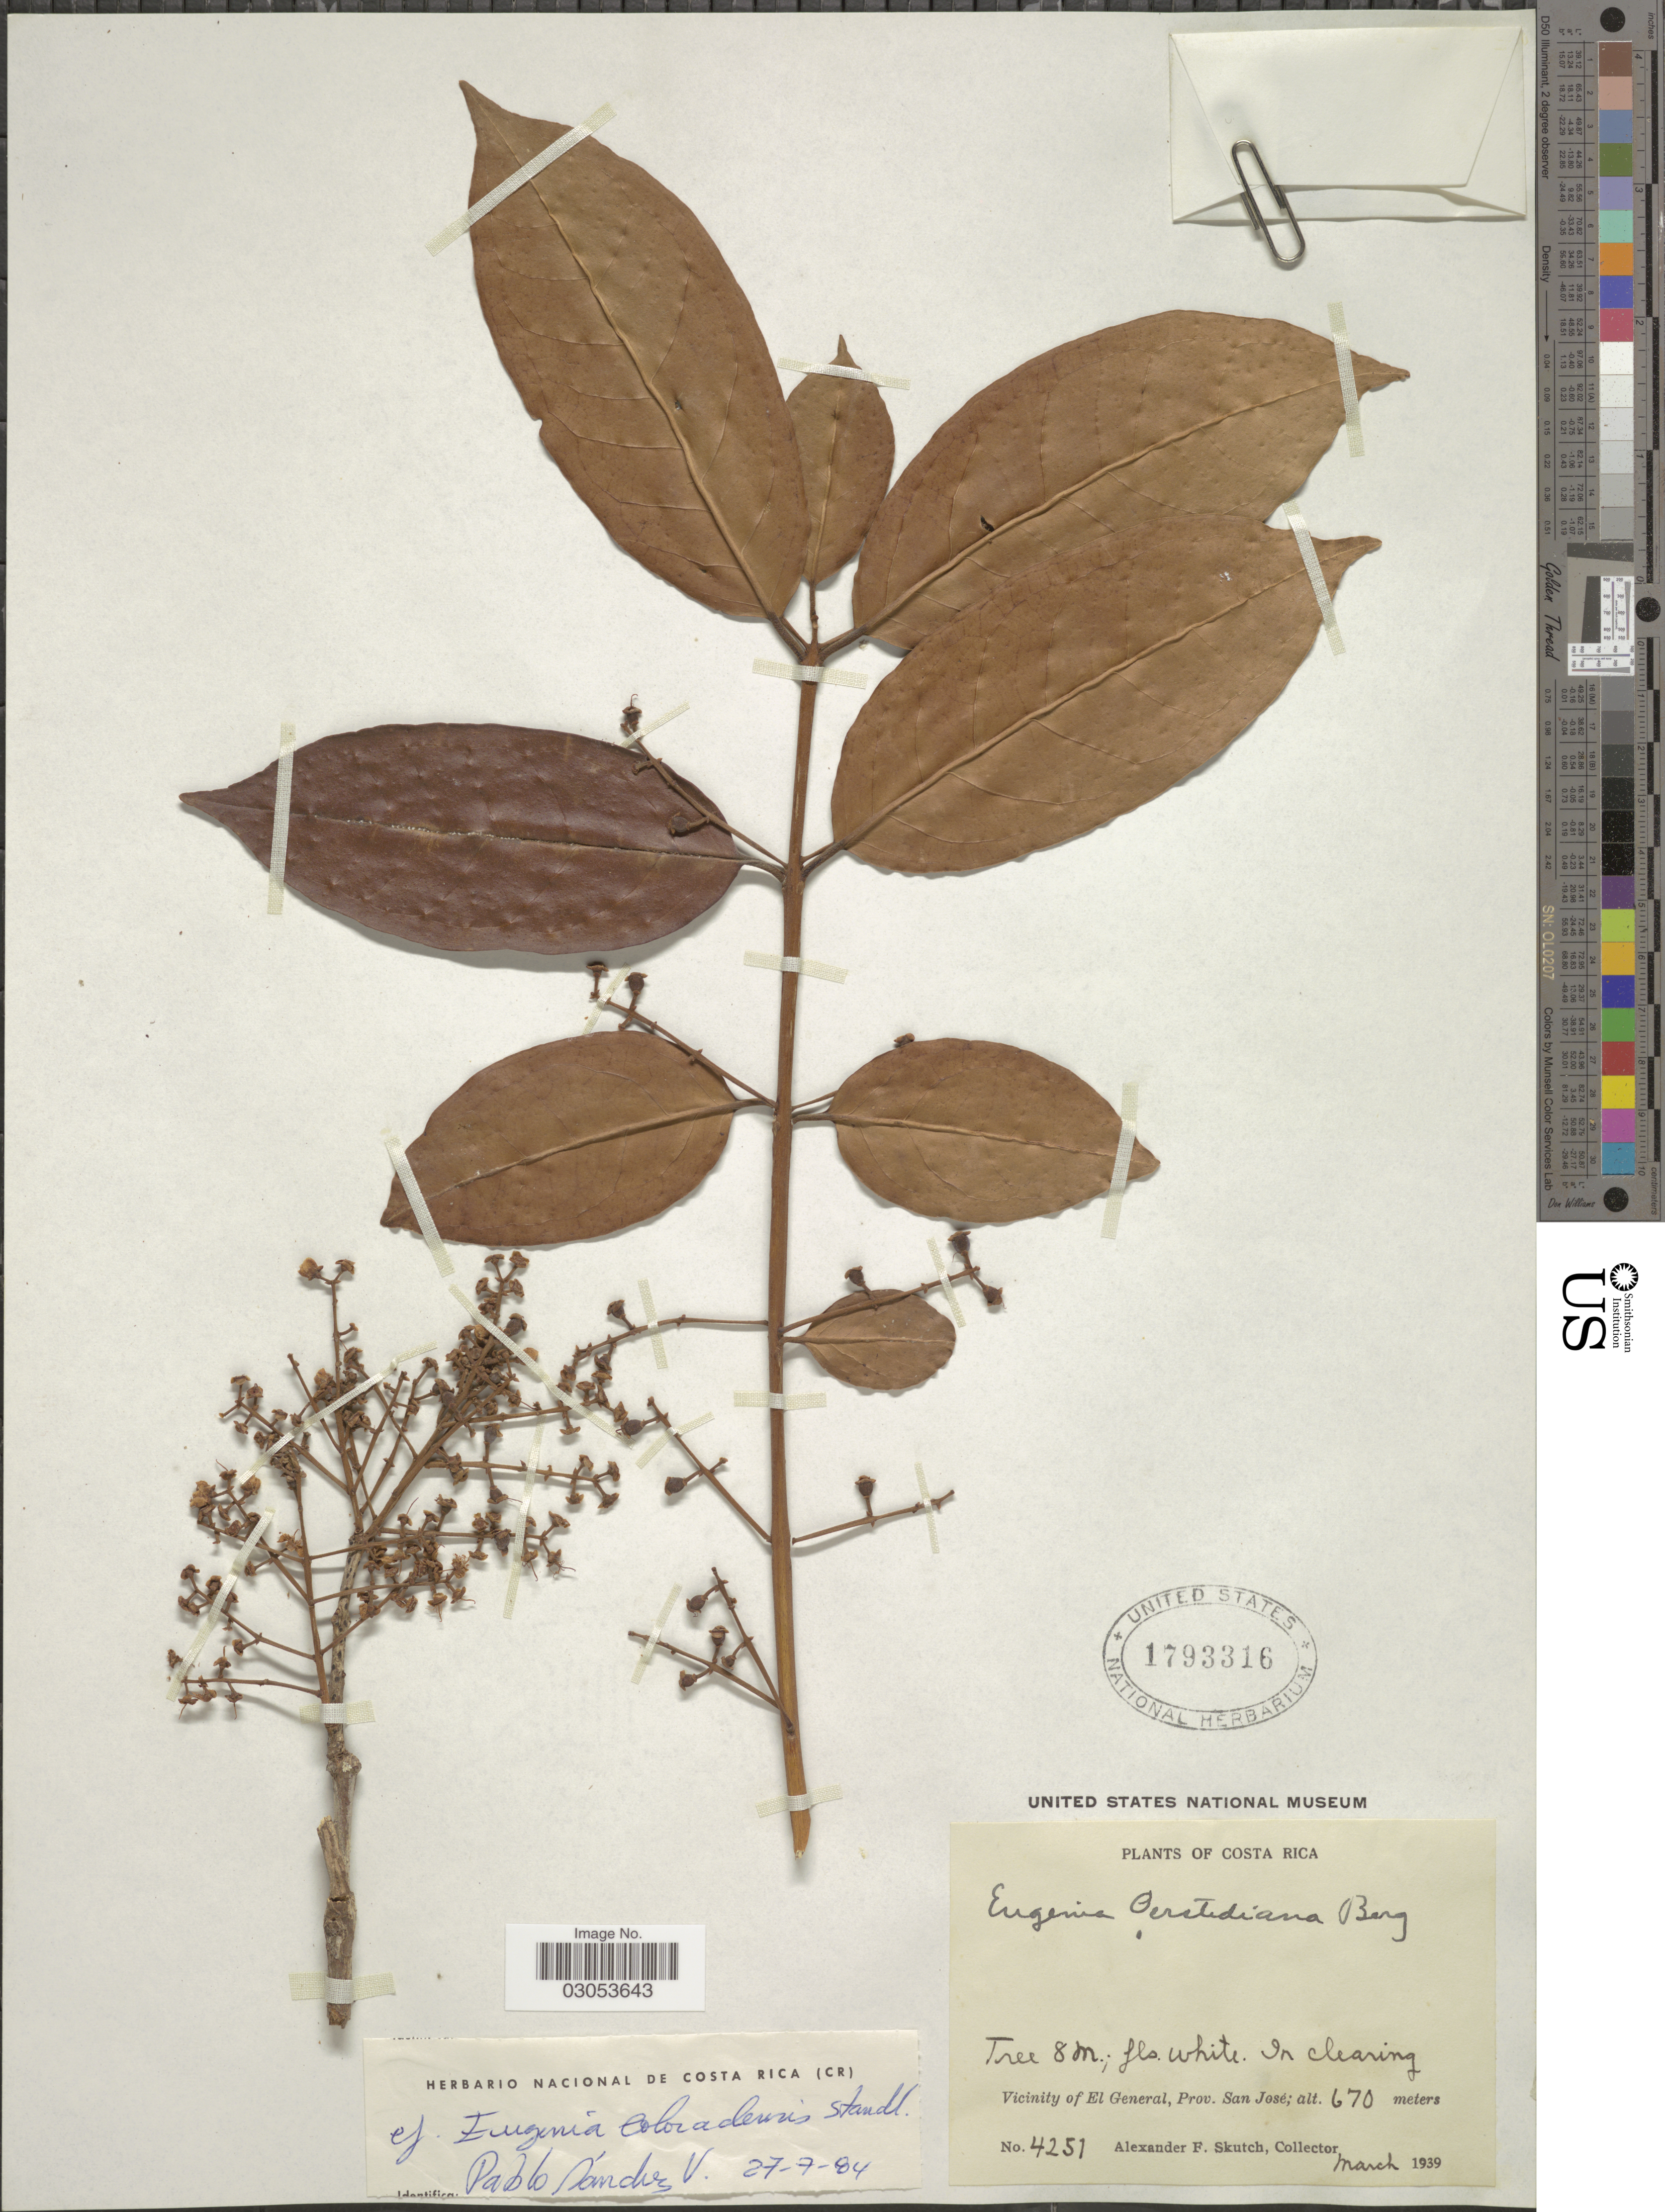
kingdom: Plantae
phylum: Tracheophyta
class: Magnoliopsida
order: Myrtales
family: Myrtaceae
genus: Eugenia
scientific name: Eugenia coloradoensis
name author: Standl.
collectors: A. F. Skutch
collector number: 4251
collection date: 1939-03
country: Costa Rica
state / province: San José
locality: Vicinity of El General.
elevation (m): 670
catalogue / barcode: US 1793316